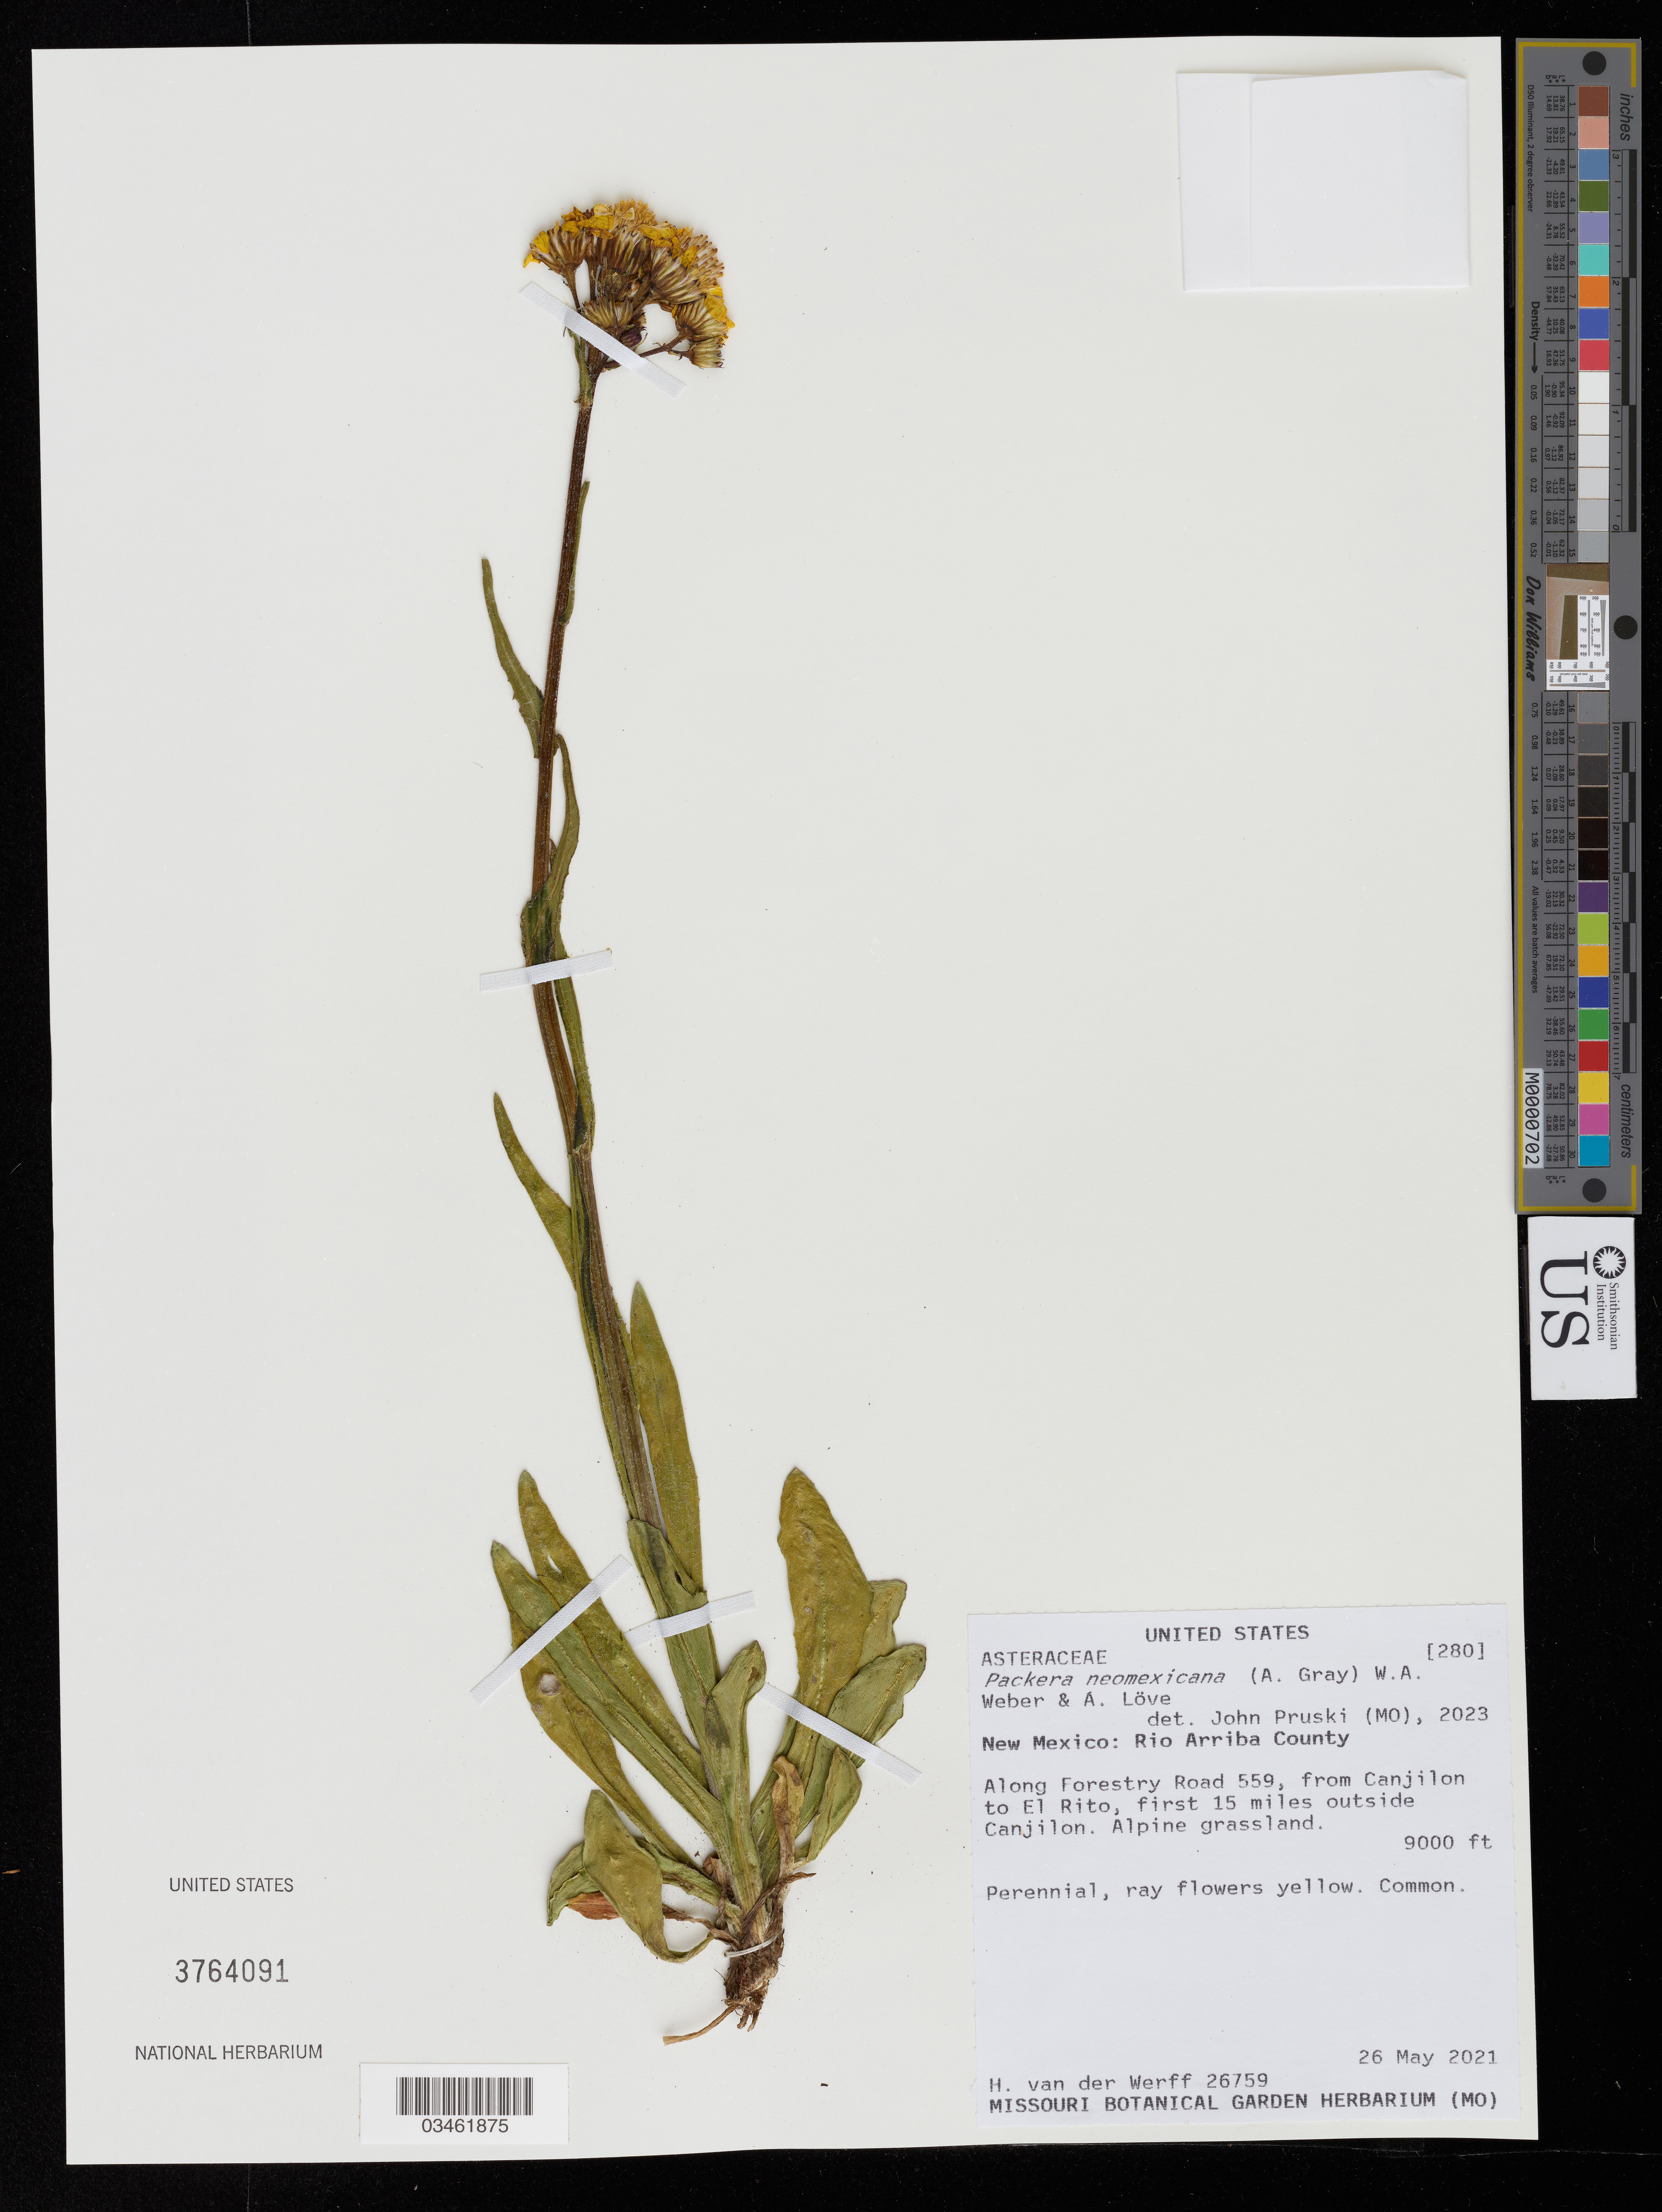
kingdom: Plantae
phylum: Tracheophyta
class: Magnoliopsida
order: Asterales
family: Asteraceae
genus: Packera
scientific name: Packera neomexicana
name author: (A. Gray) W.A. Weber & Á. Löve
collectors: H. van der Werff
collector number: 26759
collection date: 2021-05-26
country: United States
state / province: New Mexico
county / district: Rio Arriba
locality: Rio Arriba County. Along Forestry Road 559, from Canjilon to El Rito, first 15 miles outside Canjilon.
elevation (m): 2743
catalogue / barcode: US 3764091